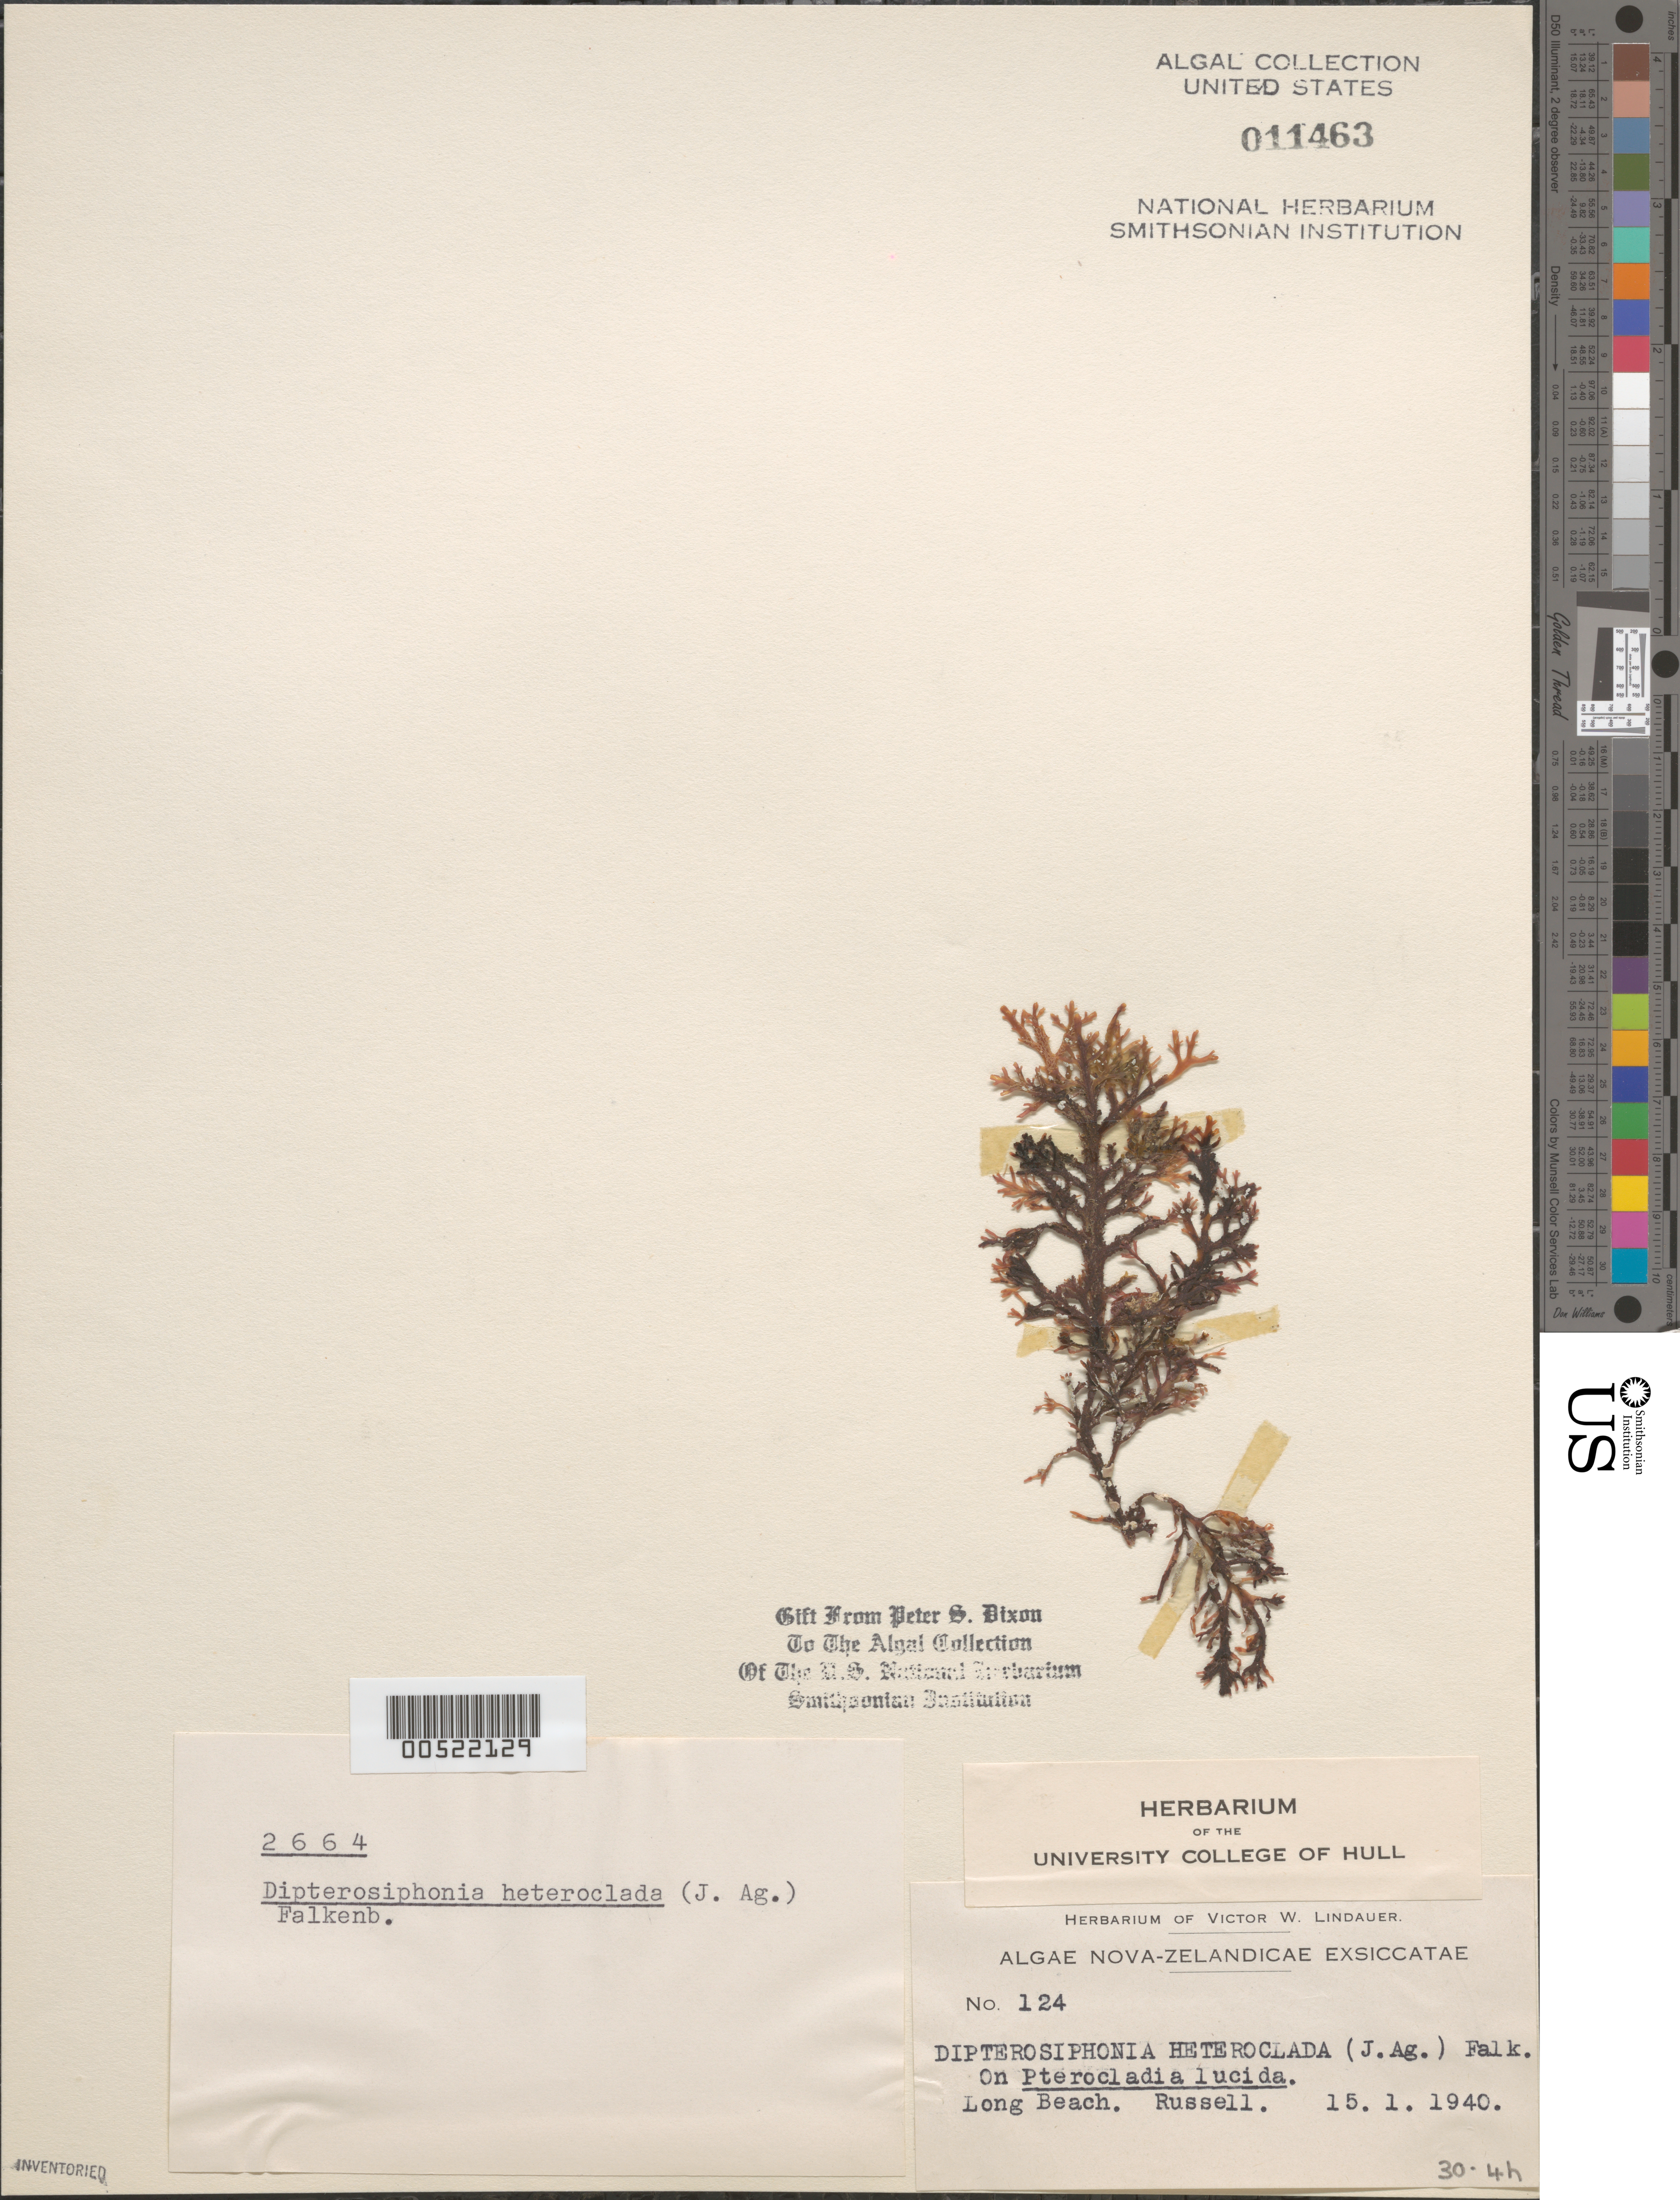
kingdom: Plantae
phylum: Rhodophyta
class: Florideophyceae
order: Ceramiales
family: Rhodomelaceae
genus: Dipterosiphonia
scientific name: Dipterosiphonia dendritica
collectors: V. Lindauer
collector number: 124 & PSD 2664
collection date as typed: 15 Jan 1940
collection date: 1940-01-15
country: New Zealand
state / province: Northland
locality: Long beach, russell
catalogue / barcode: US 11463